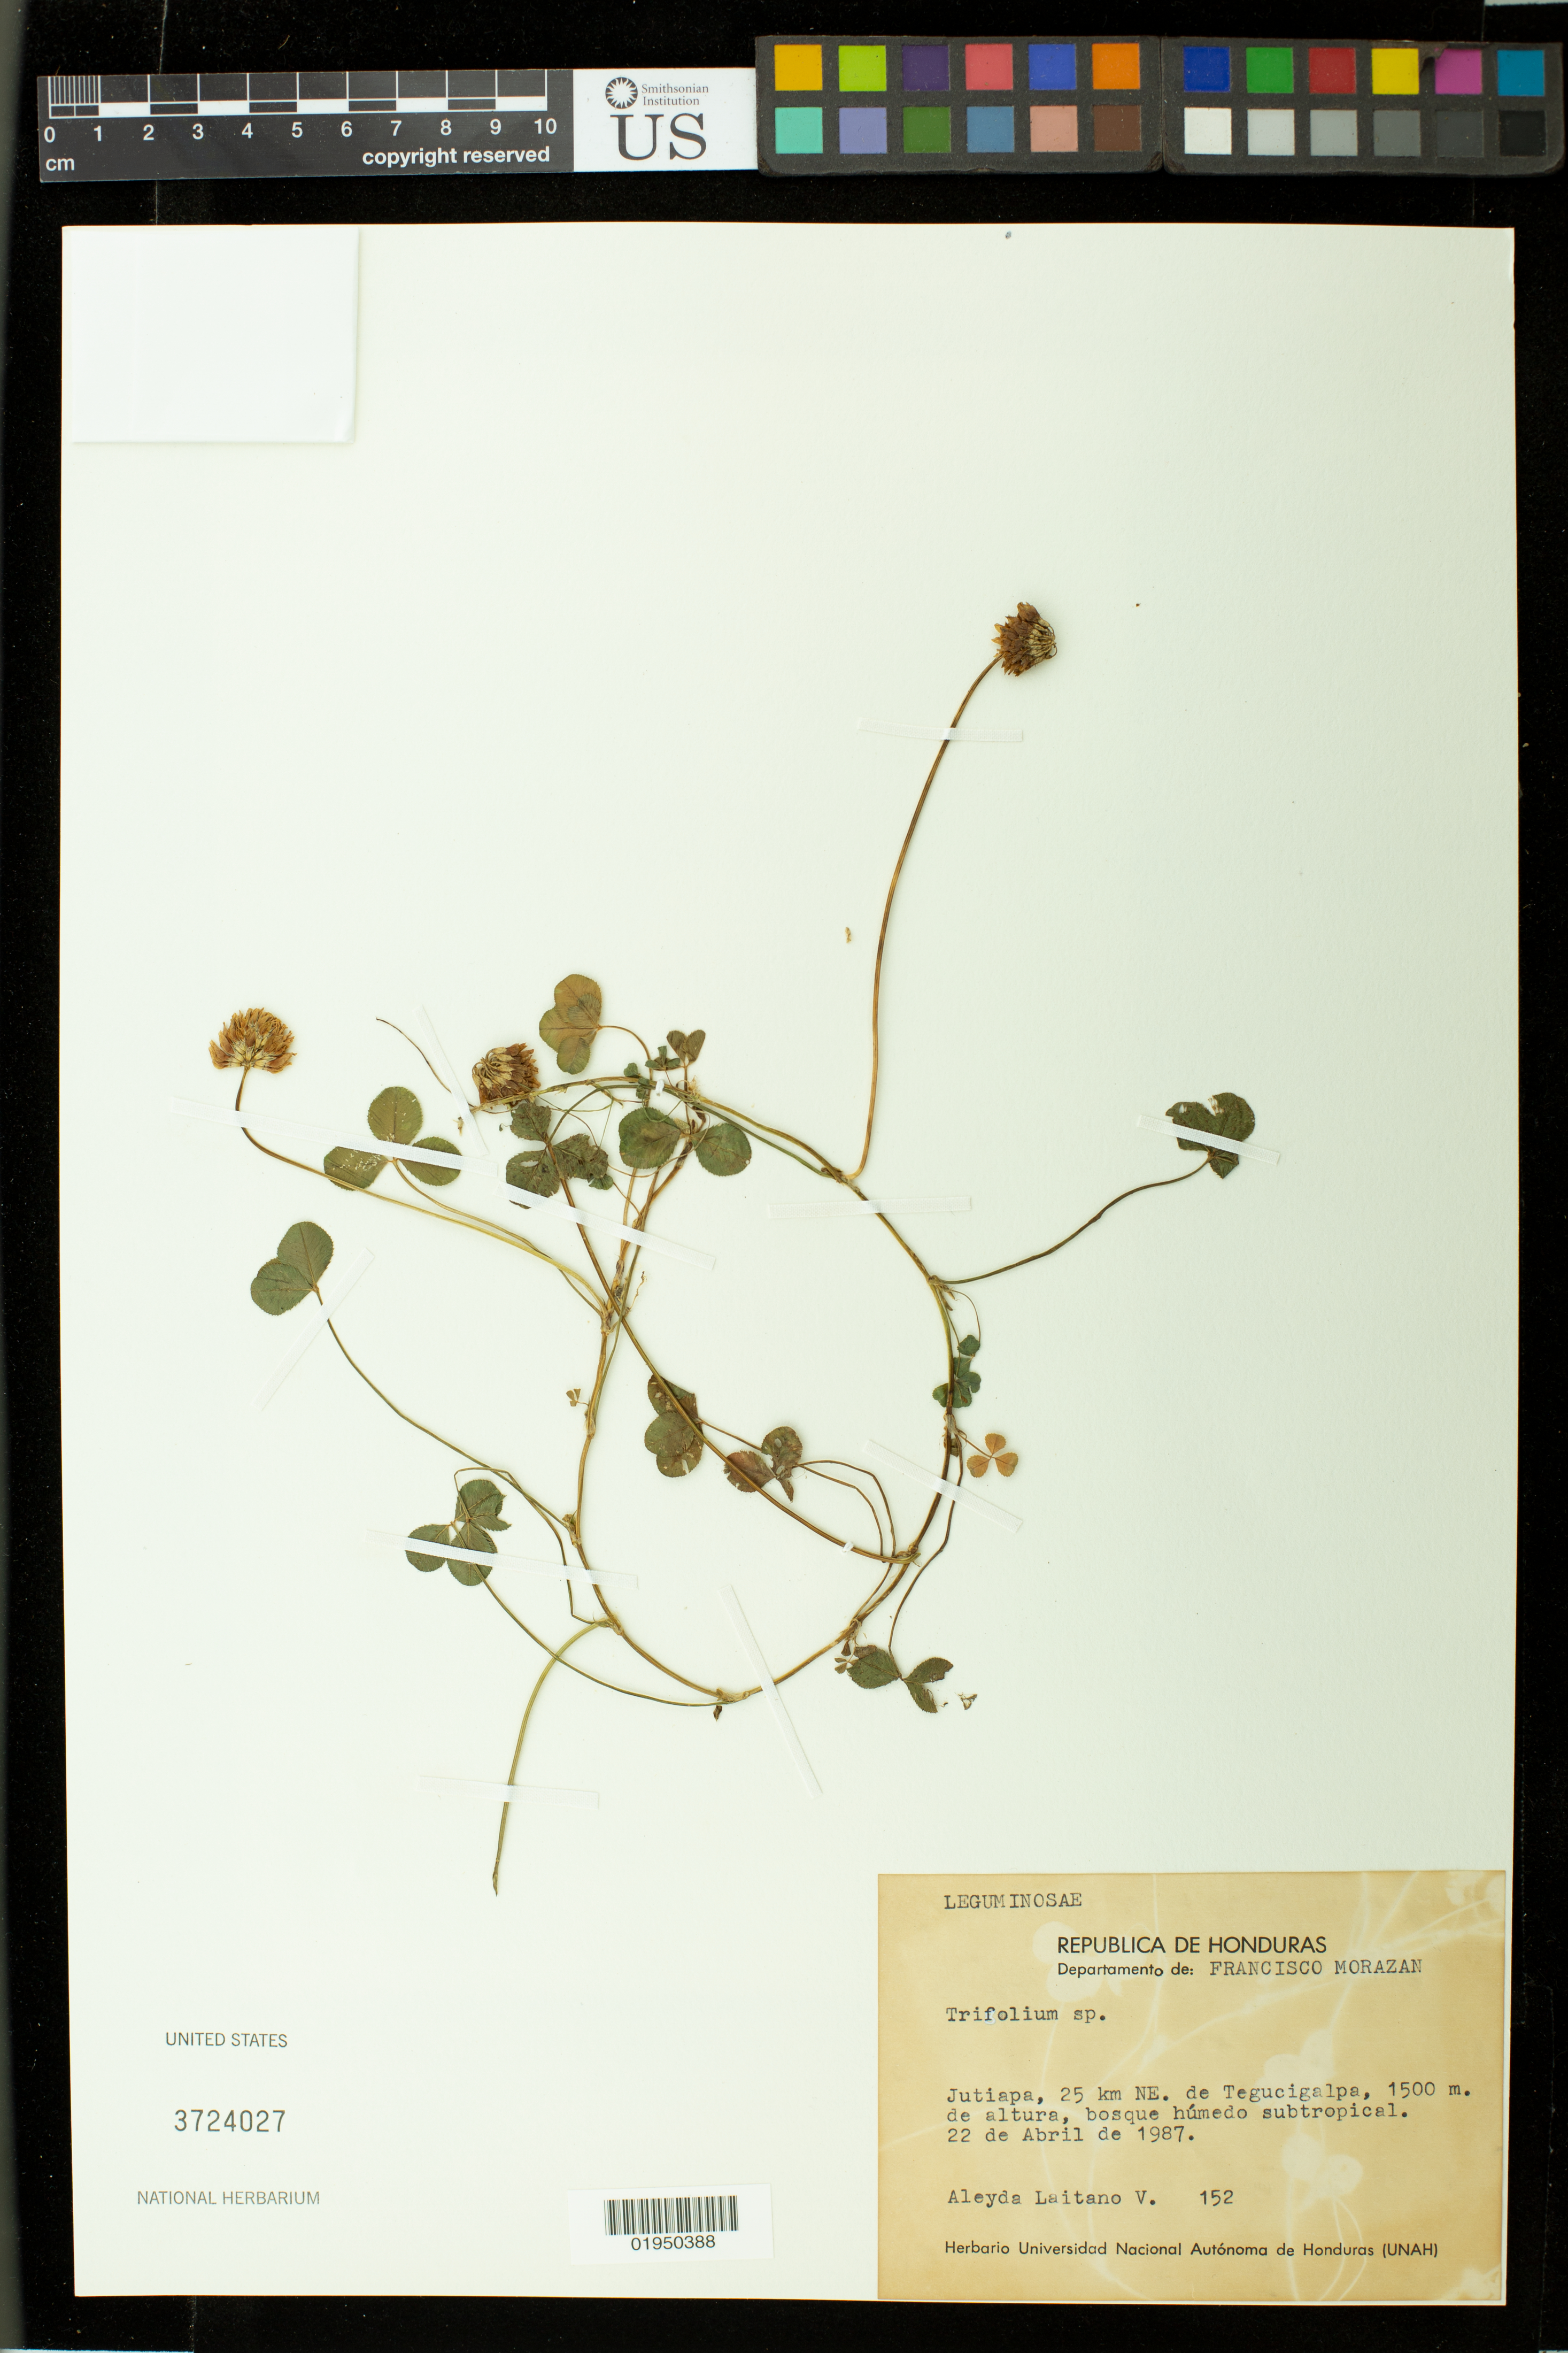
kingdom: Plantae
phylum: Tracheophyta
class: Magnoliopsida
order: Fabales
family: Fabaceae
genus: Trifolium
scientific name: Trifolium sp.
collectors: A. Laitano V.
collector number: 152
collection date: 1987-04-22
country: Honduras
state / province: Fco. Morazán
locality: Jutiapa, 25km NE. de Tegucigalpa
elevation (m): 1500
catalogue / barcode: US 3724027